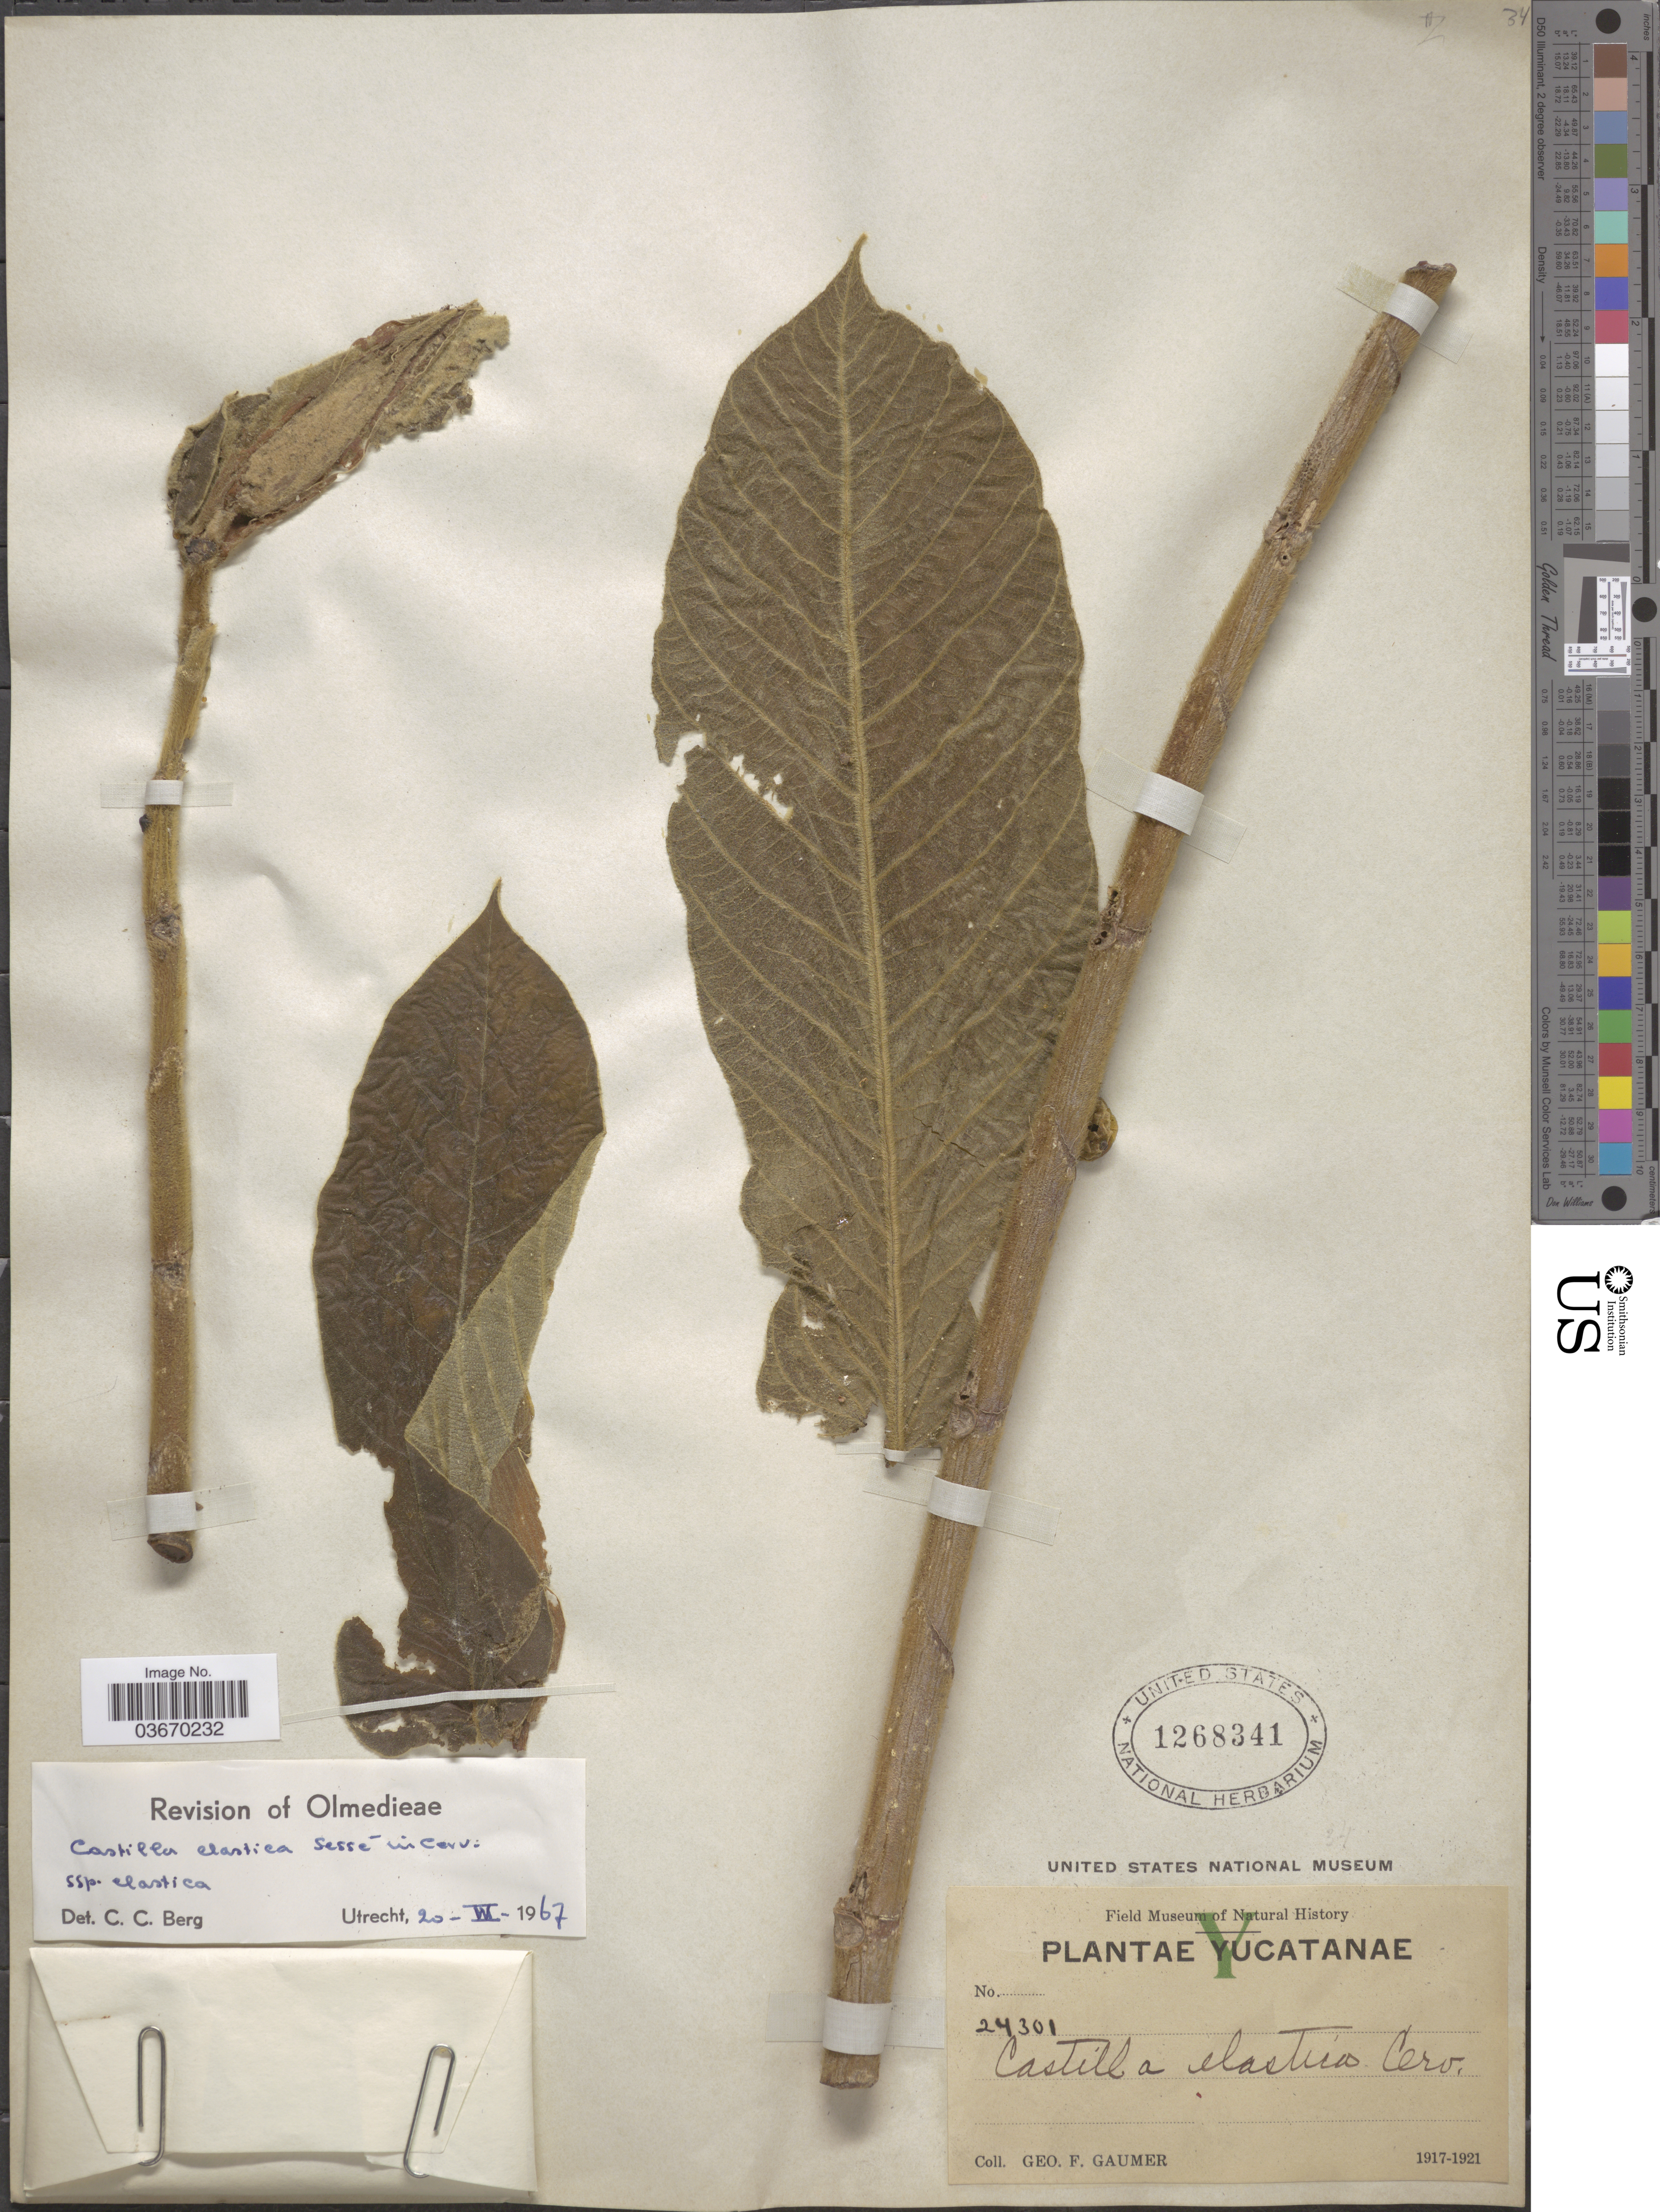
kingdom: Plantae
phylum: Tracheophyta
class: Magnoliopsida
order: Rosales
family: Moraceae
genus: Castilla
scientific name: Castilla elastica subsp. elastica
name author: Sessé ex Cerv.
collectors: G. F. Gaumer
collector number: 24301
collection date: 1917/1921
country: Mexico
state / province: Yucatán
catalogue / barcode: US 1268341